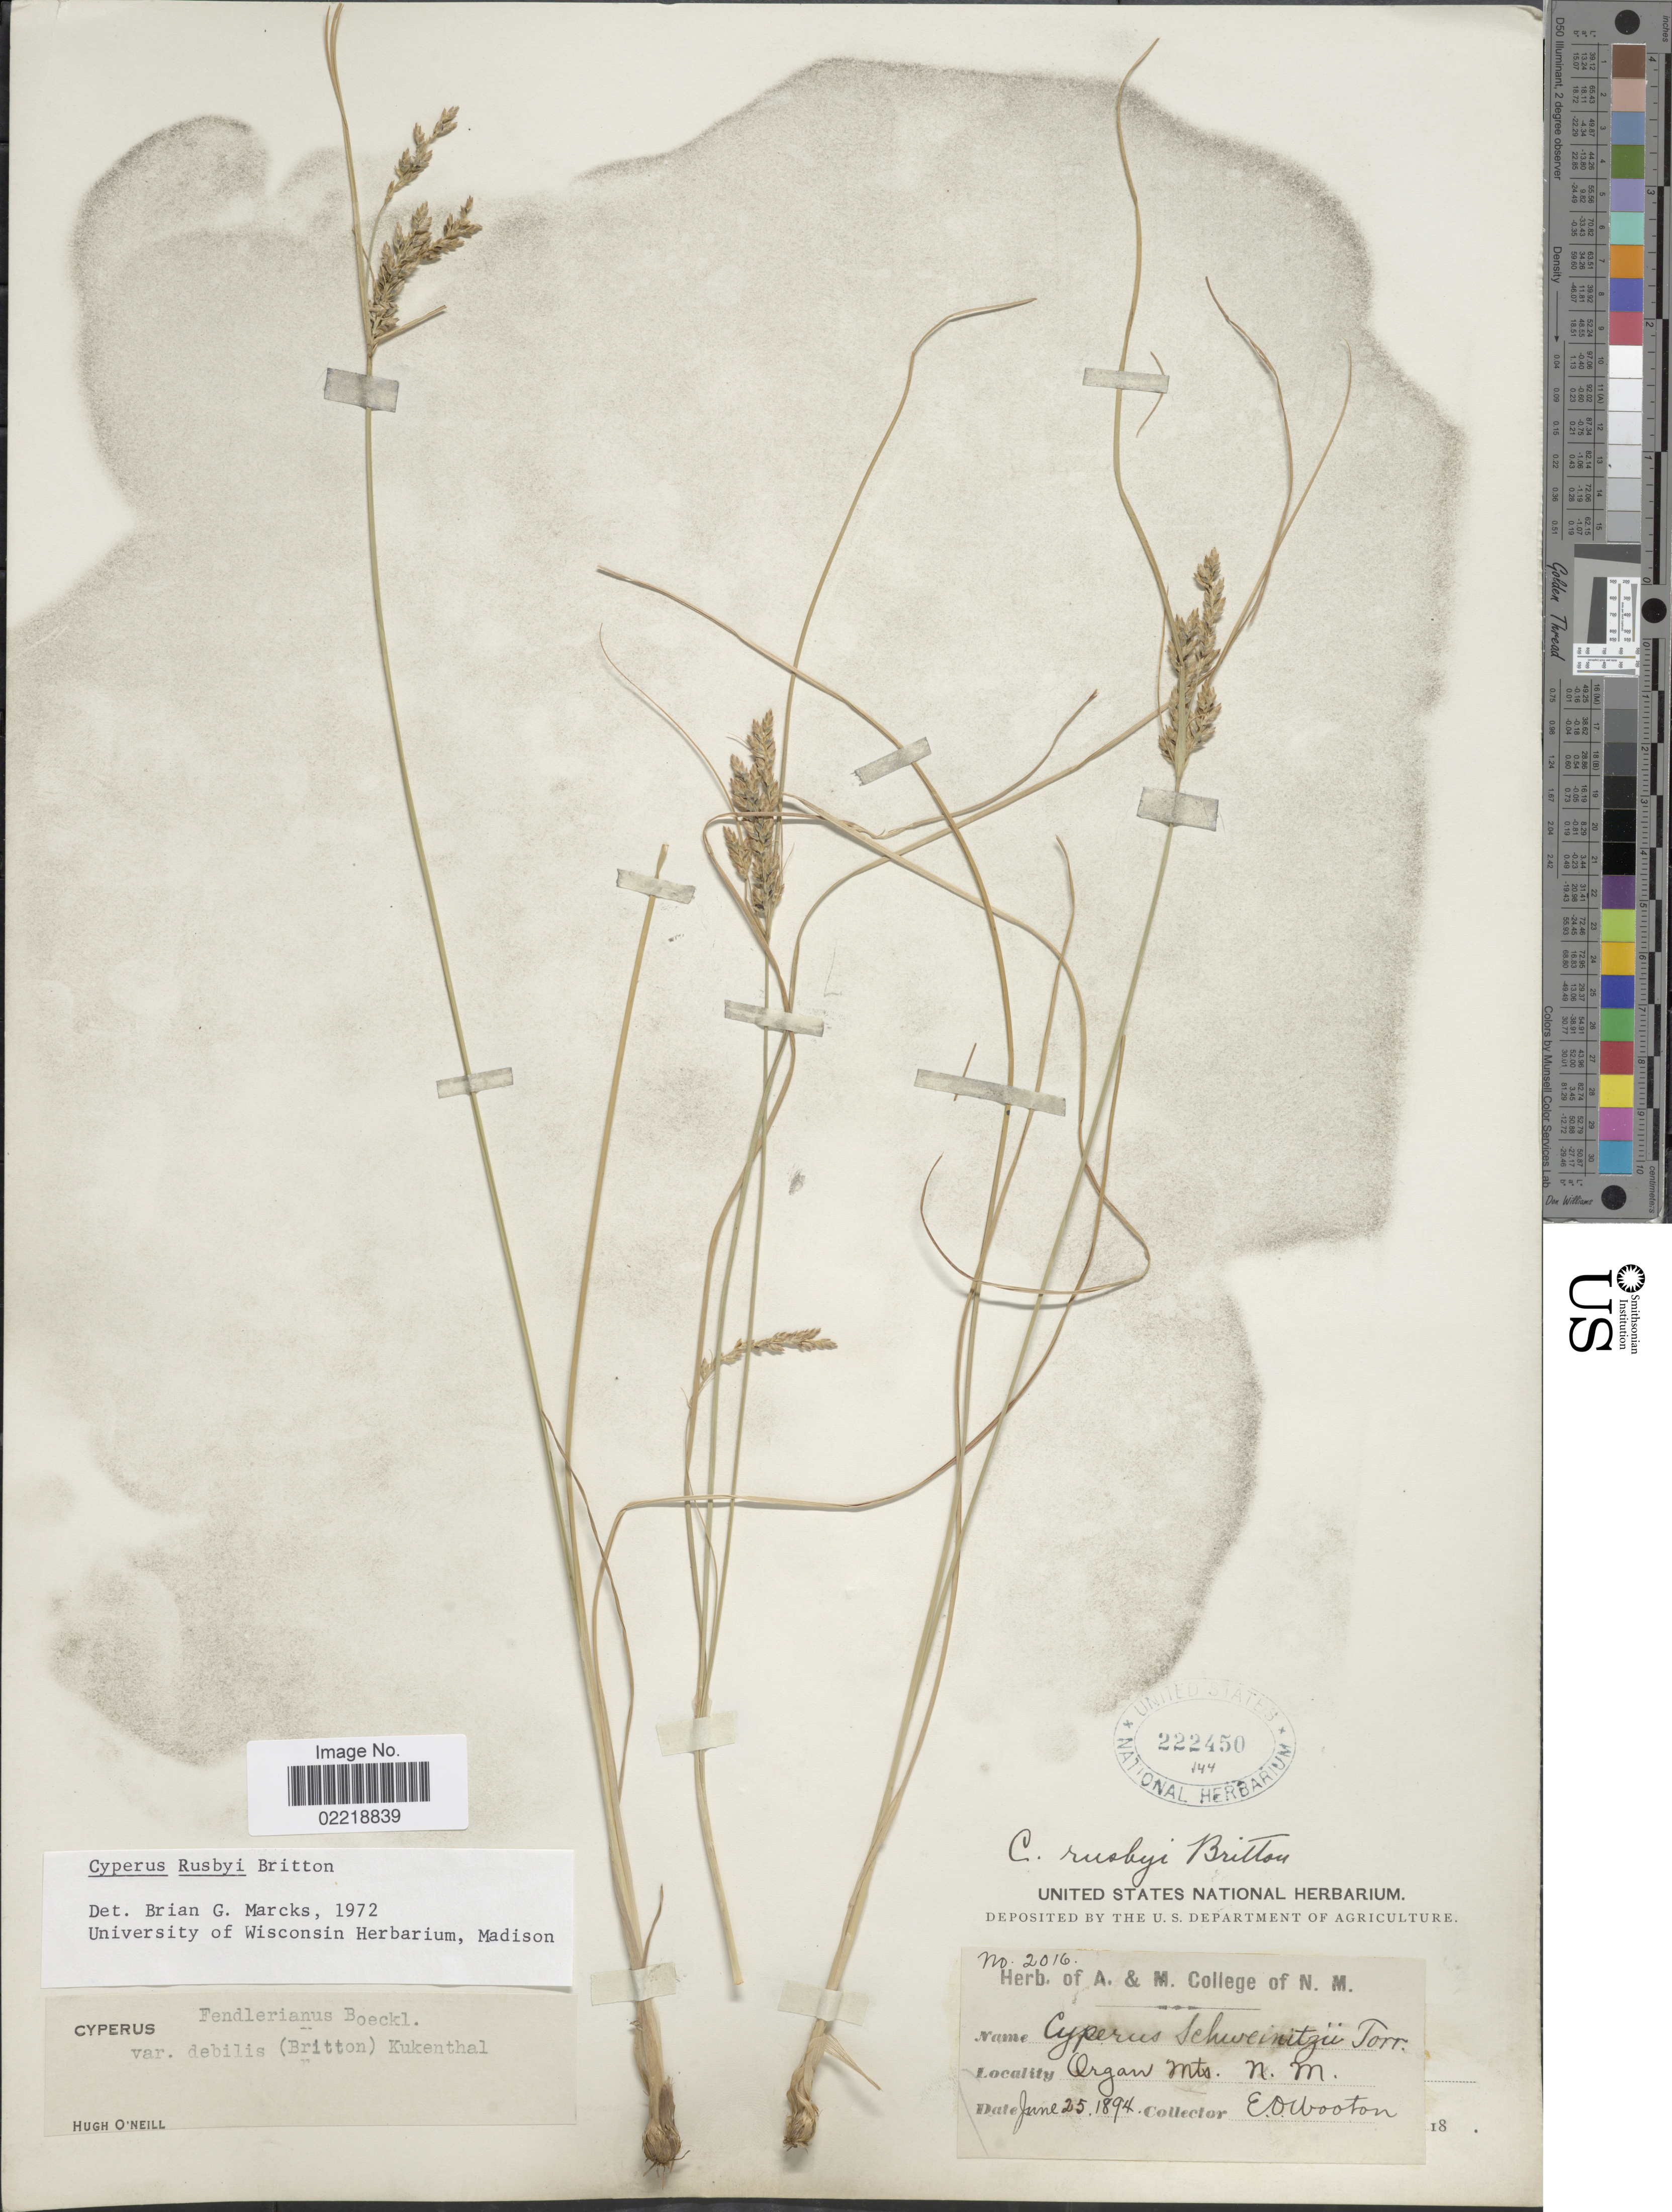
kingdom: Plantae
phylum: Tracheophyta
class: Liliopsida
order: Poales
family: Cyperaceae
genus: Cyperus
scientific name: Cyperus sphaerolepis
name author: Boeckeler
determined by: Strong, Mark T., (BOT), Smithsonian Institution - National Museum of Natural History (UNITED STATES)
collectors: E. O. Wooton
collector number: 2016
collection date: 1894-06-25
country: United States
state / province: New Mexico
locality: Organ Mts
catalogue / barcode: US 222450